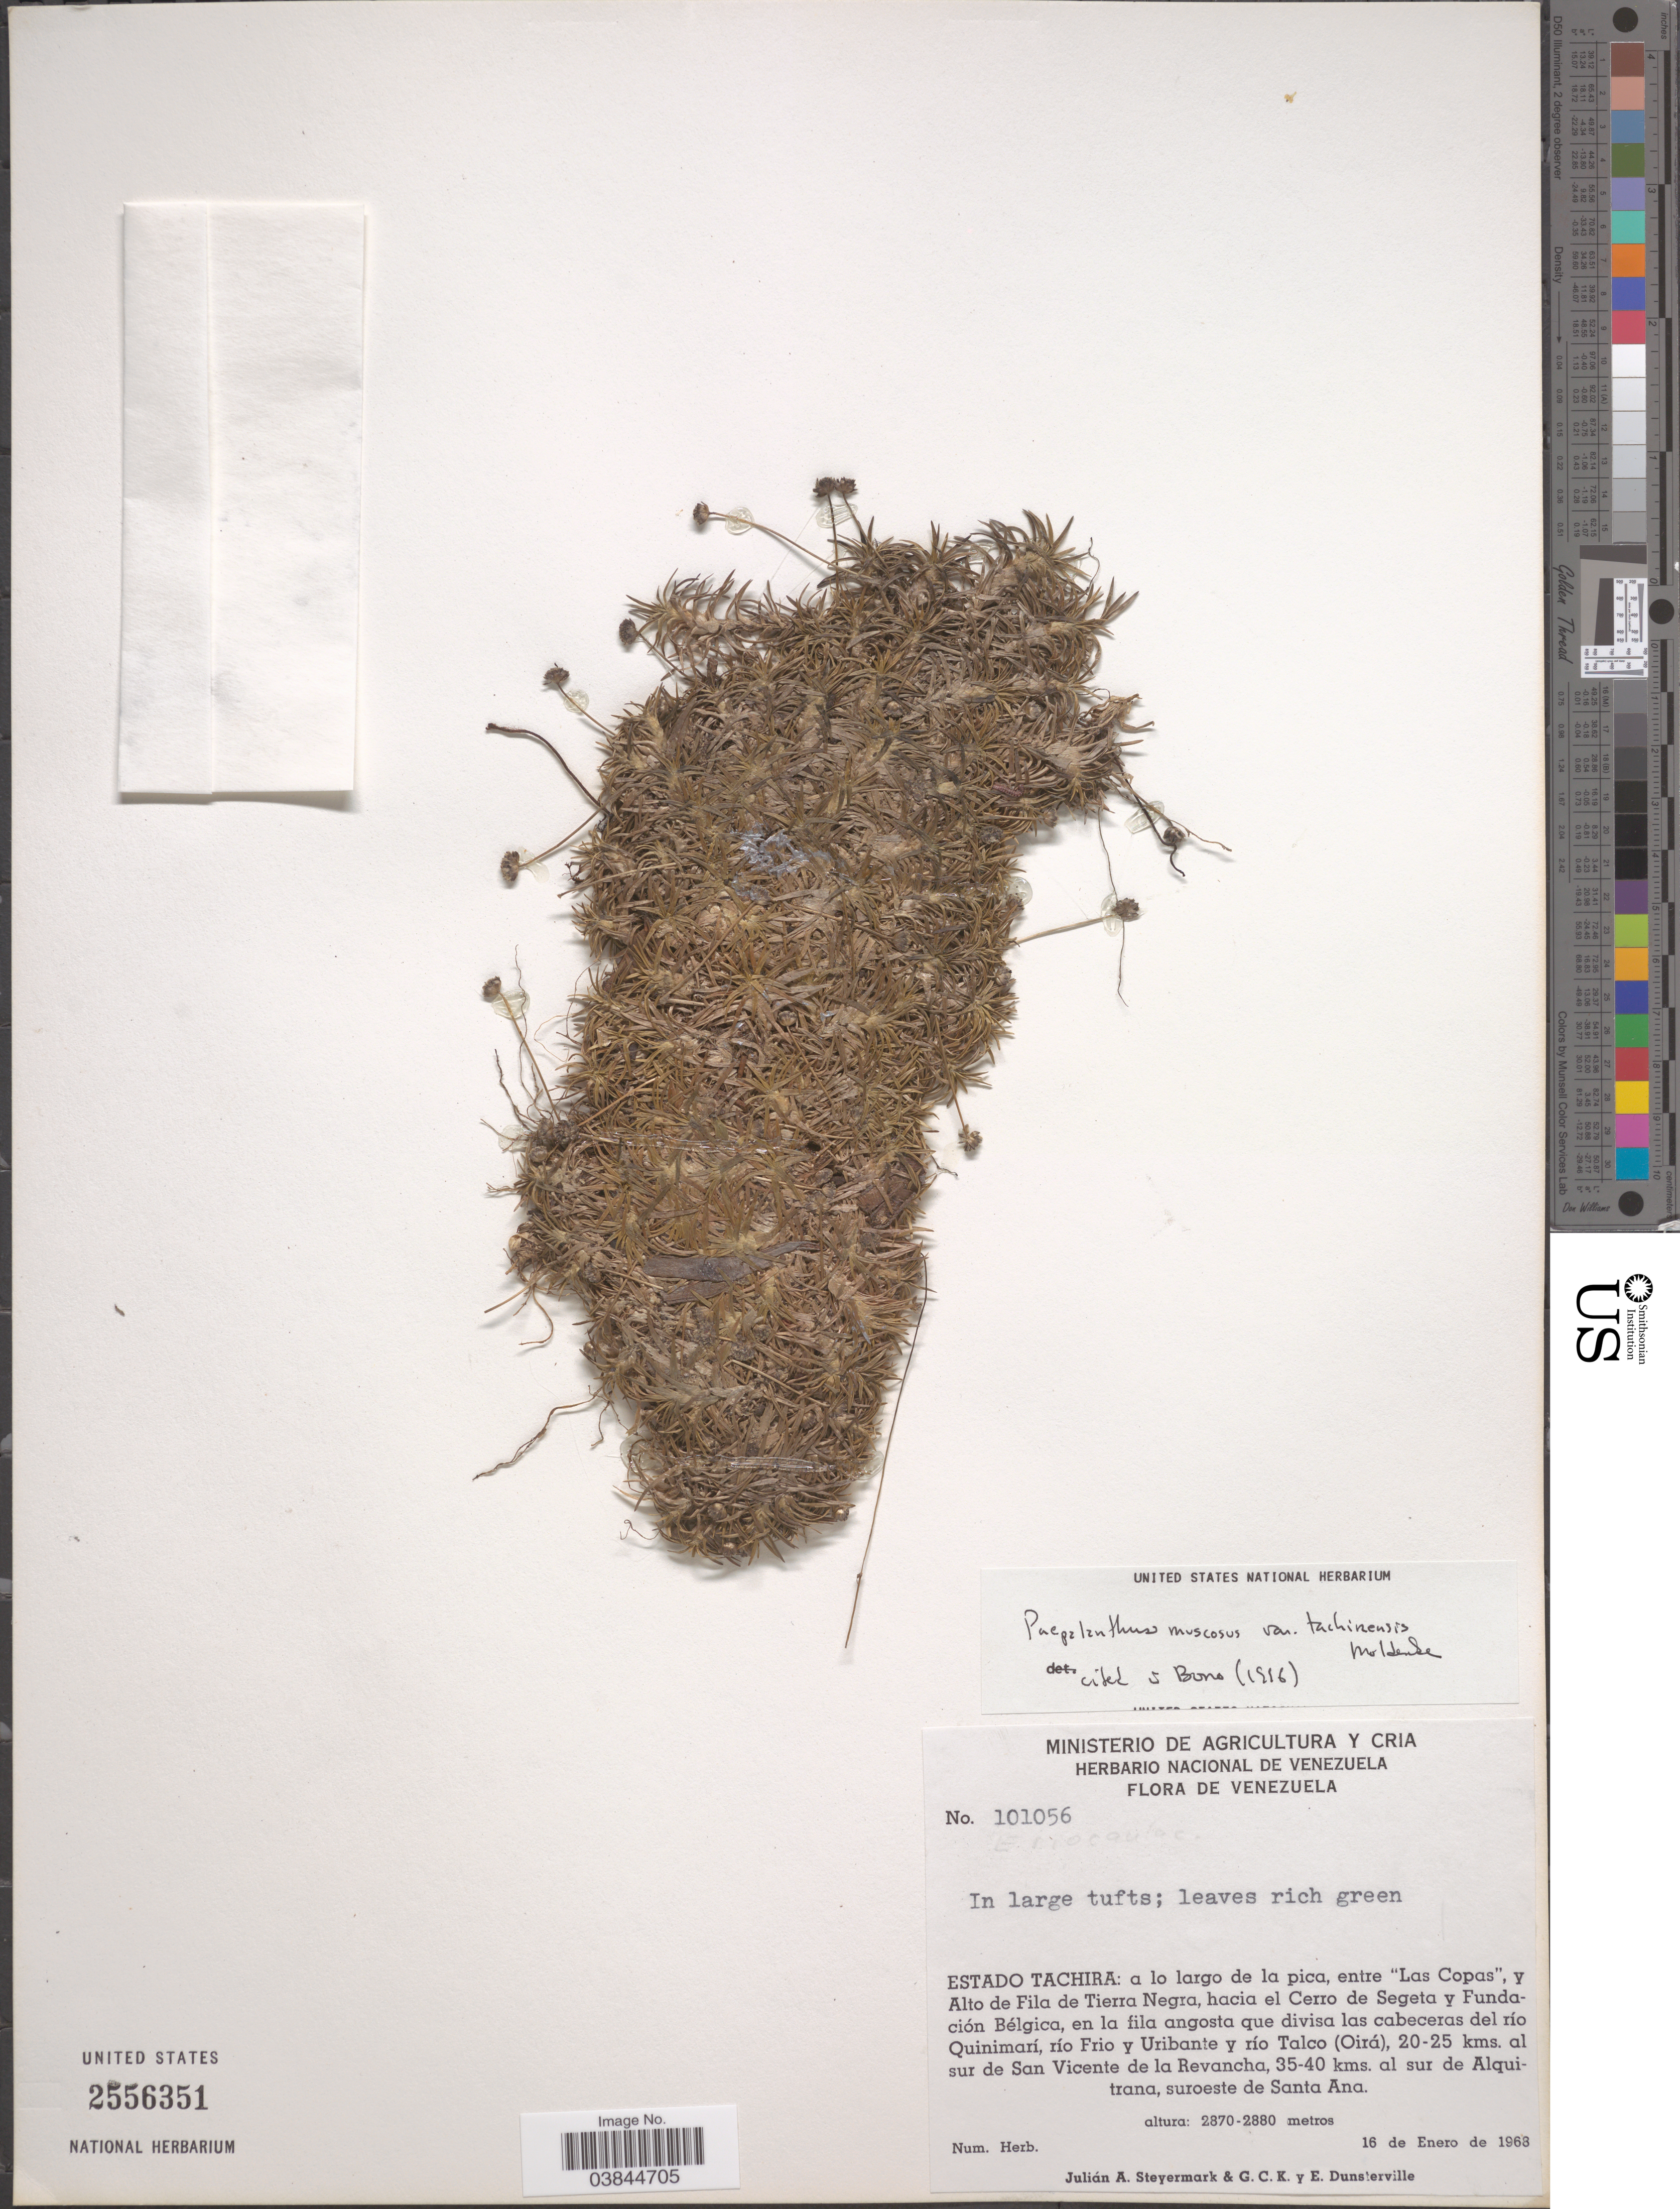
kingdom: Plantae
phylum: Tracheophyta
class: Liliopsida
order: Poales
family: Eriocaulaceae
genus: Paepalanthus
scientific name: Paepalanthus muscosus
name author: Körn.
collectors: J. Steyermark, G. C. K. Dunsterville & E. Dunsterville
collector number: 101056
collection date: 1968-01-16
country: Venezuela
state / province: Tachira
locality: A lo largo de la pica, entre "Las Copas", y Alto de Fila de Tierra Negra, hacia el Cerro de Segeta y Fundación Bélgica, en la fila angosta que divisa las cabeceras del río Quinimarí, río Frio y Uribante y río Talco (Oirá), 20-25 kms. al sur de San Vicente de la Revancha, 35-40 kms. al sur de Alquitrana, suroeste de Santa Ana.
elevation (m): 2870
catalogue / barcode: US 2556351